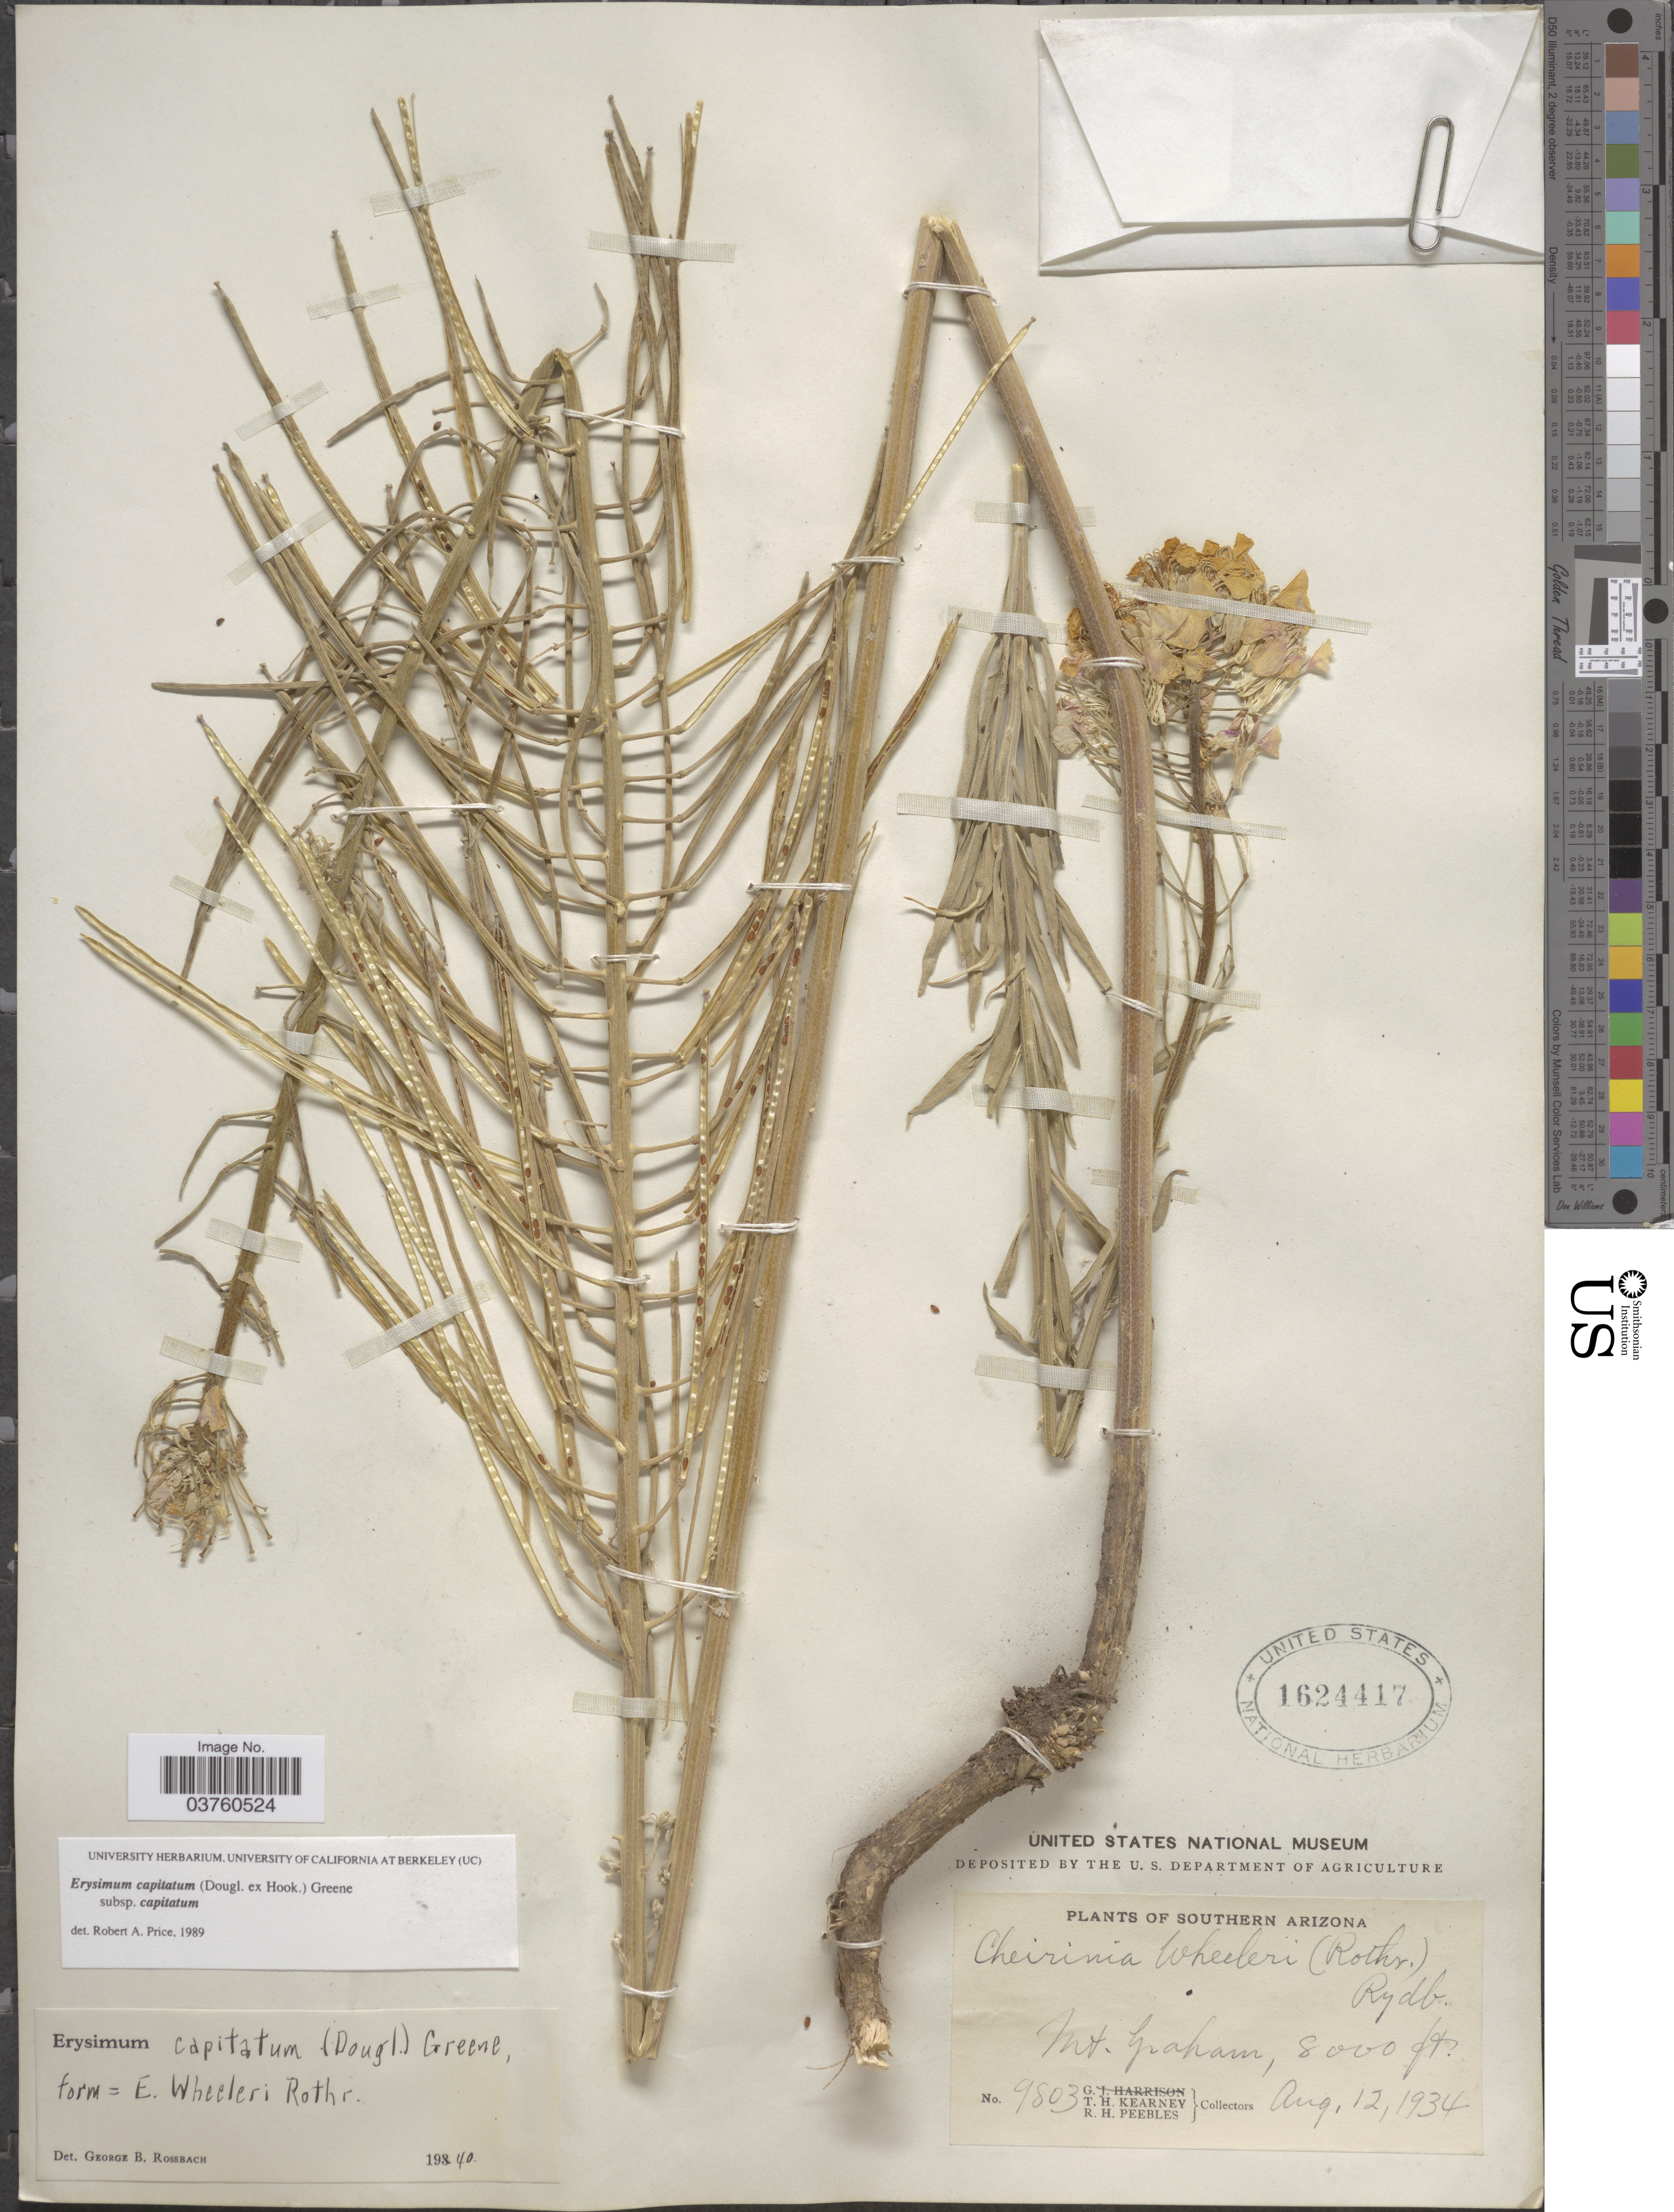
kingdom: Plantae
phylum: Tracheophyta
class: Magnoliopsida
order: Brassicales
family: Brassicaceae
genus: Erysimum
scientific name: Erysimum capitatum subsp. capitatum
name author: (Douglas ex Hook.) Greene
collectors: T. H. Kearney & R. H. Peebles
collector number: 9803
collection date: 1934-08-12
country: United States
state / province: Arizona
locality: Southern Arizona. Mt. Graham.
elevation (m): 2438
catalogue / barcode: US 1624417